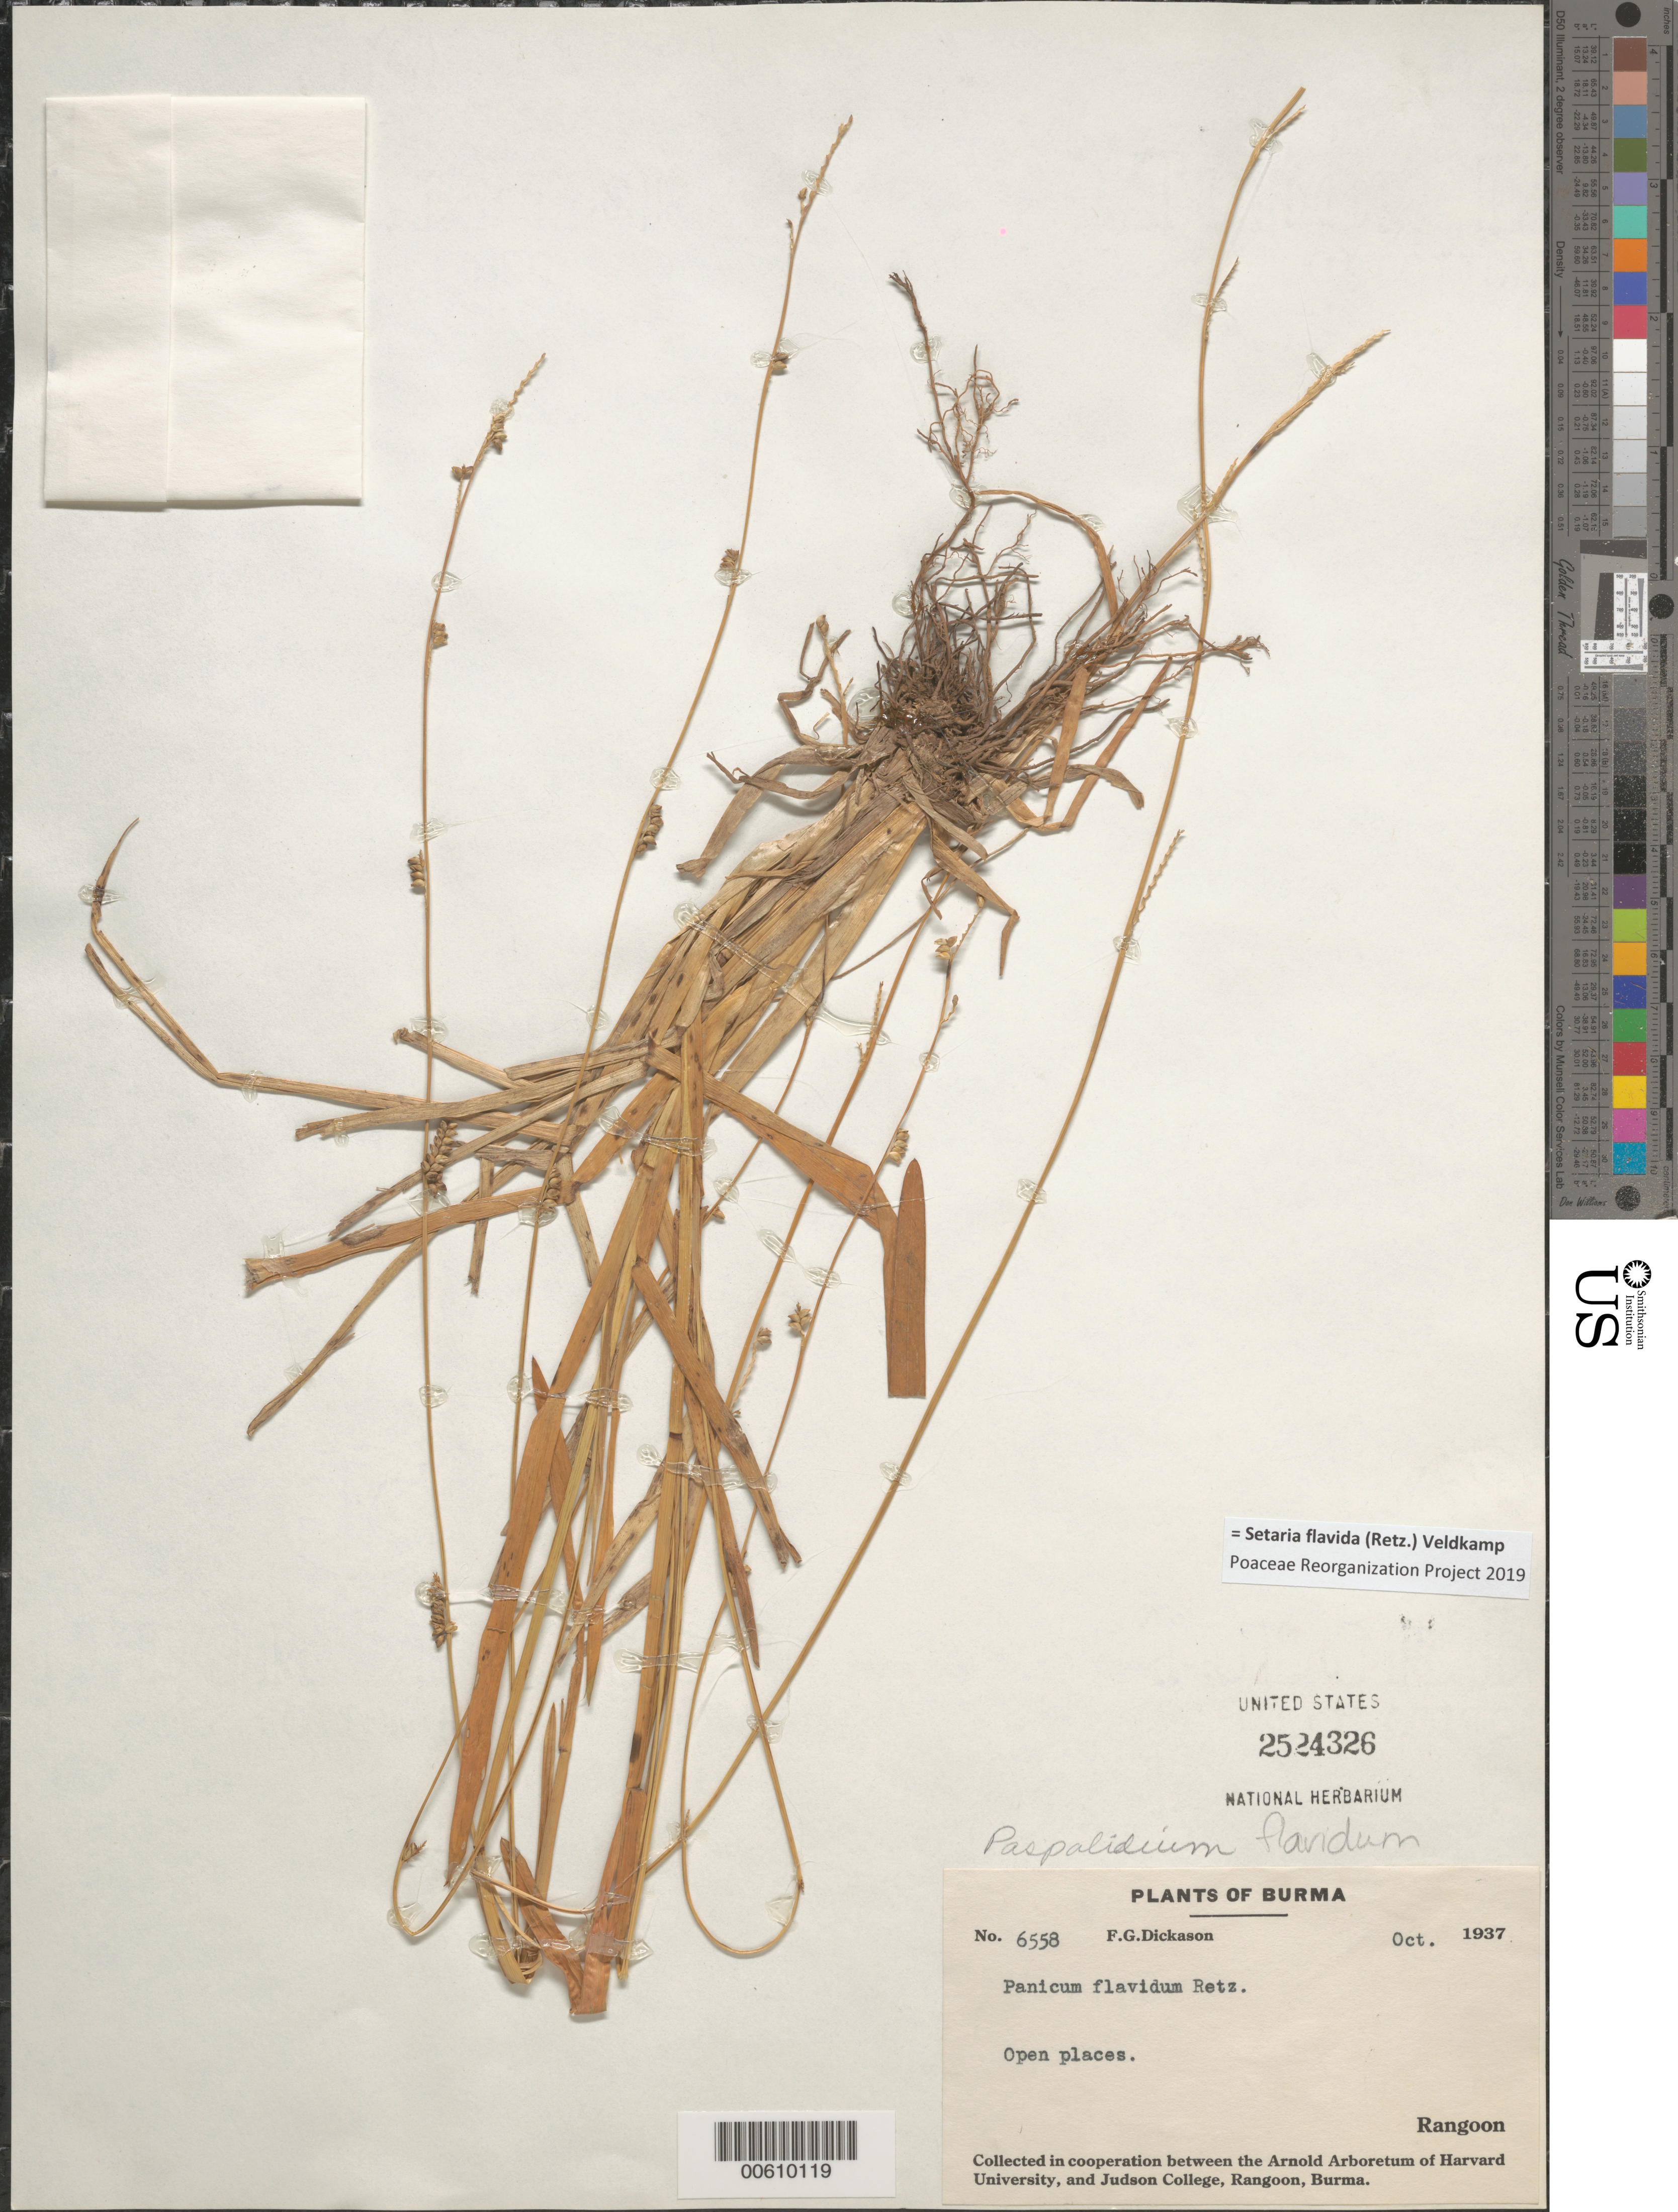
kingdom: Plantae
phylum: Tracheophyta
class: Liliopsida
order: Poales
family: Poaceae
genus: Setaria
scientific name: Setaria flavida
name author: (Retz.) Veldkamp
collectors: F. Dickason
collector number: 6558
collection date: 1937-10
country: Myanmar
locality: Burma. Rangoon.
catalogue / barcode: US 2524326